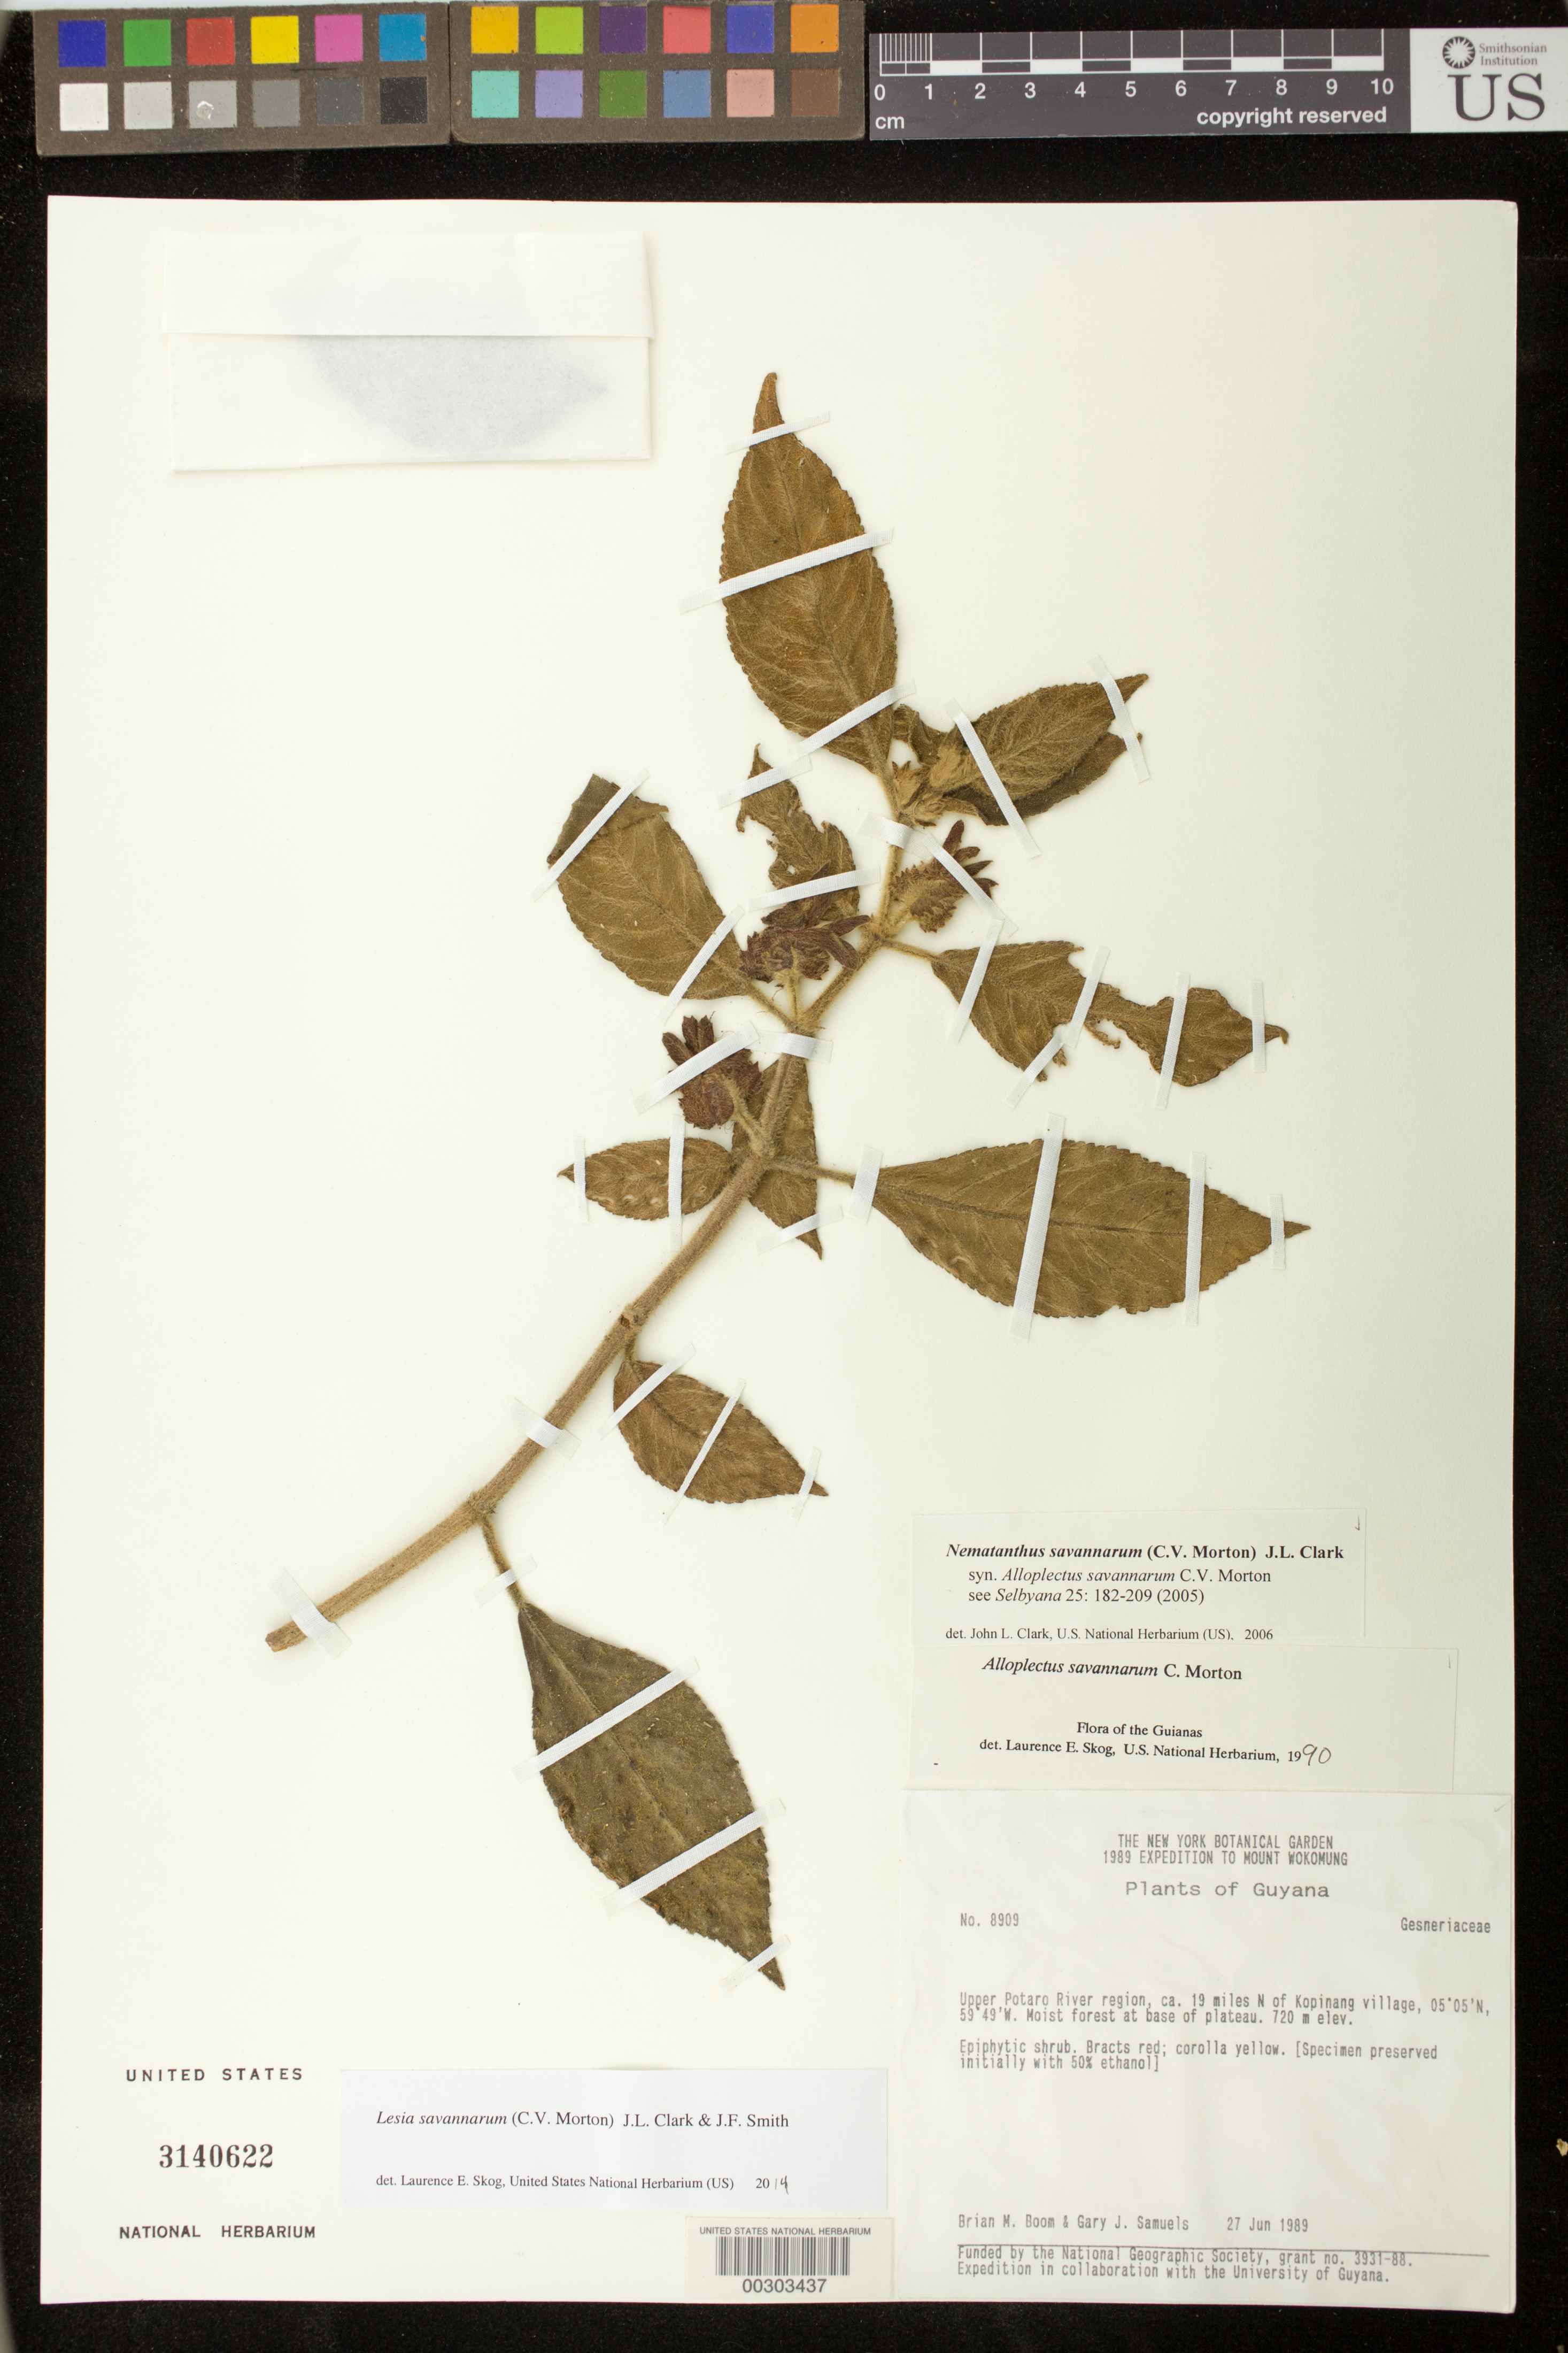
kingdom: Plantae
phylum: Tracheophyta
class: Magnoliopsida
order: Lamiales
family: Gesneriaceae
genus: Lesia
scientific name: Lesia savannarum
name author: (C.V. Morton) J.L. Clark & J.F. Sm.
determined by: Skog, Laurence E.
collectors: B. M. Boom & G. Samuels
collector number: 8909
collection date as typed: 27 Jun 1989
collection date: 1989-06-27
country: Guyana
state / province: Potaro-Siparuni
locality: Upper Potaro River region, ca 19 mi N of Kopinang village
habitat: Moist forest at base of plateau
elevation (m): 720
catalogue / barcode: US 3140622